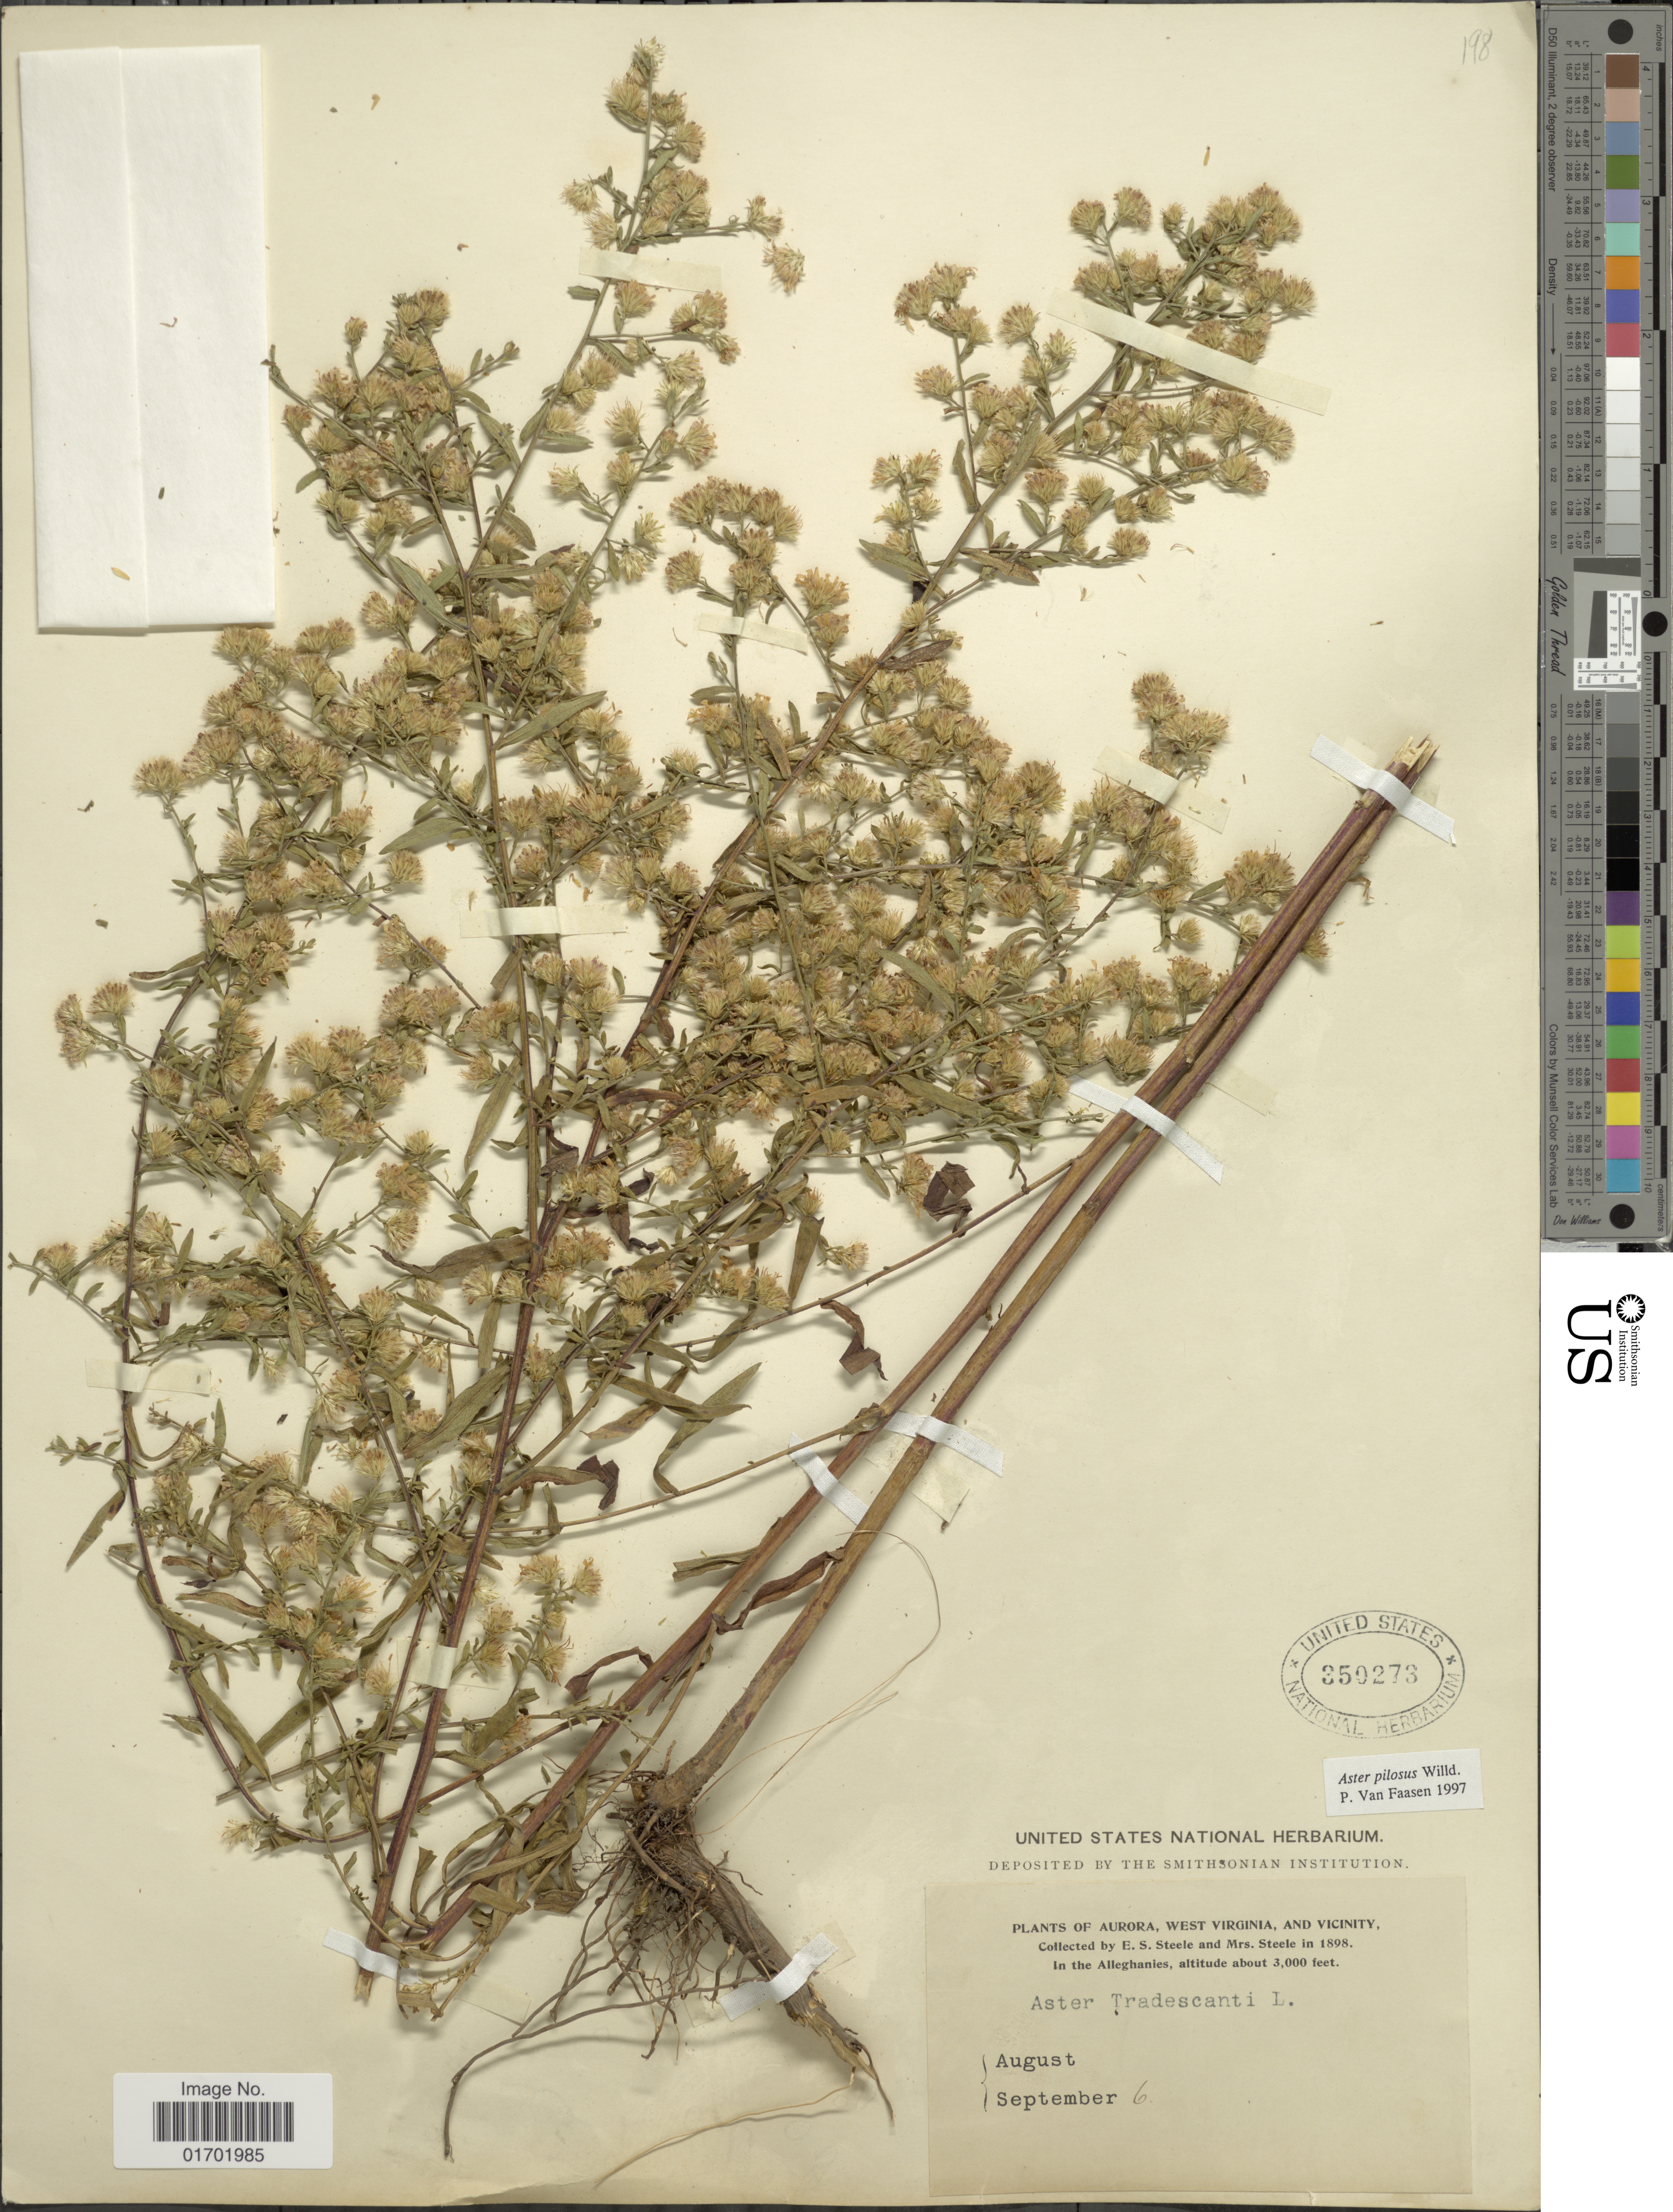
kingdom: Plantae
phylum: Tracheophyta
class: Magnoliopsida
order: Asterales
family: Asteraceae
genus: Symphyotrichum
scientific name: Symphyotrichum pilosum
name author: (Willd.) G.L. Nesom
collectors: E. Steele & Mrs. E. S. Steele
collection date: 1898-09-06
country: United States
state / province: West Virginia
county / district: Preston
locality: Aurora, West Virginia, and Vicinity, in the Alleghanies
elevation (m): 914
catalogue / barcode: US 350273